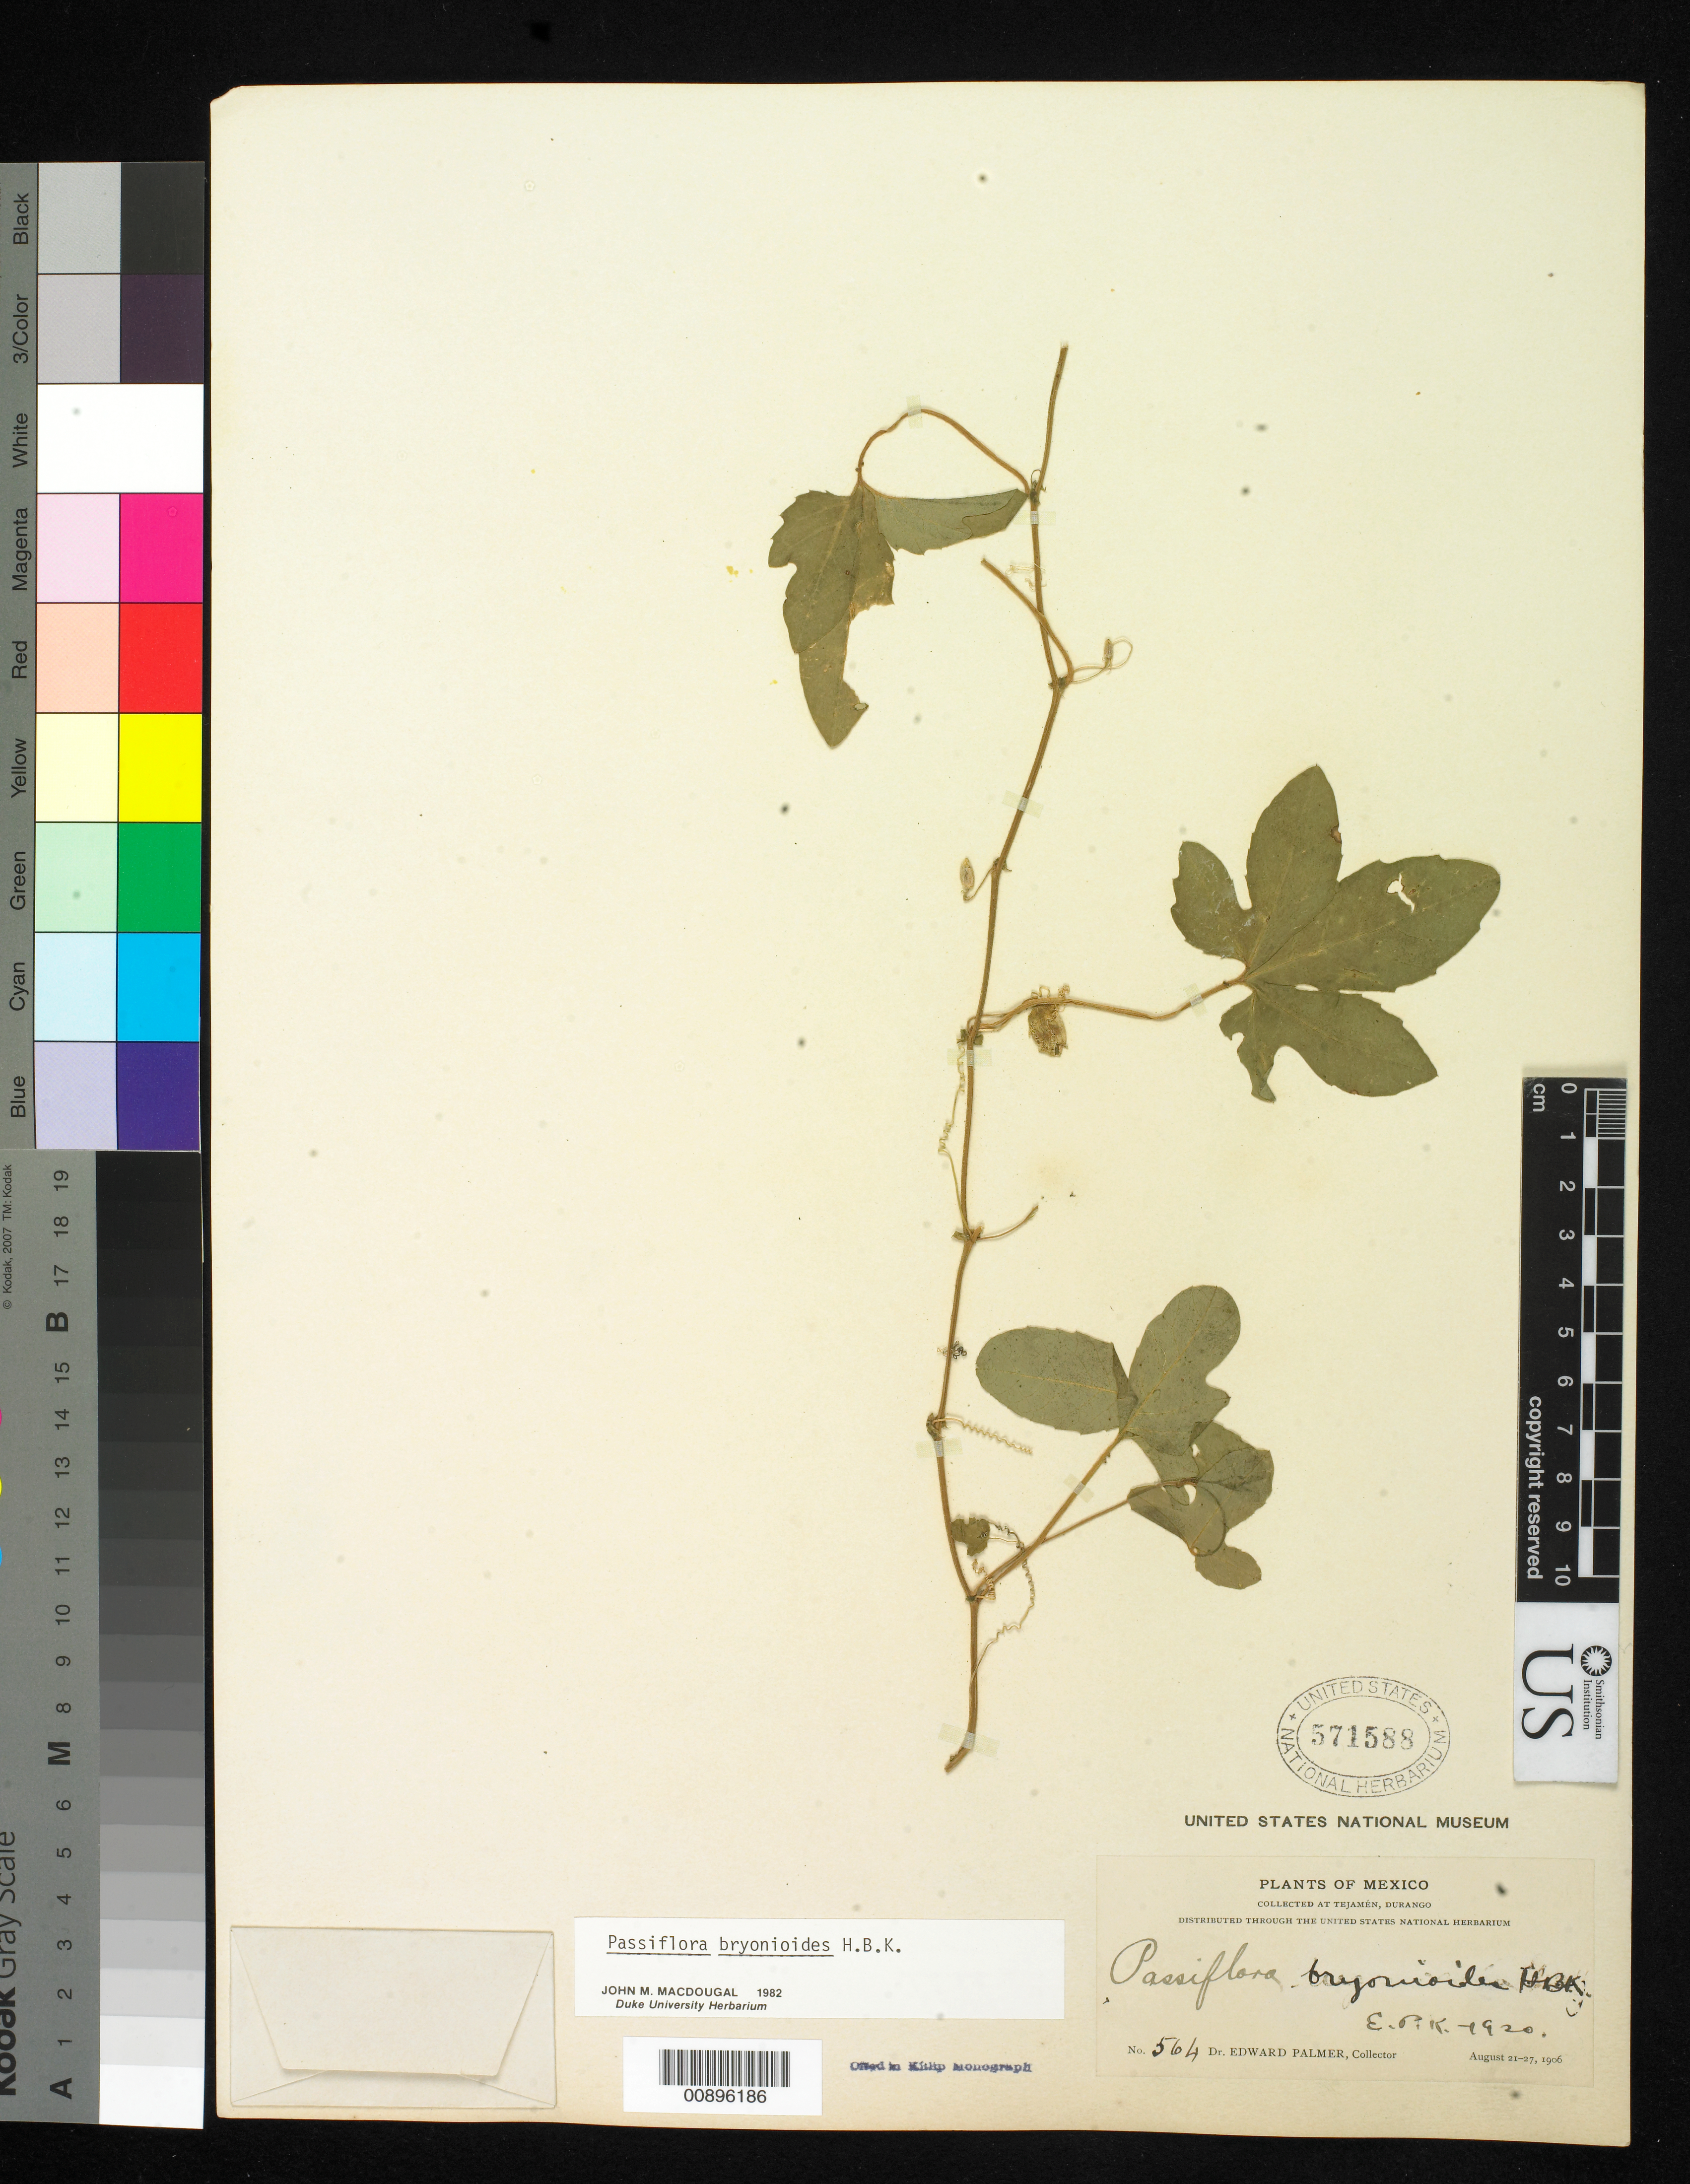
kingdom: Plantae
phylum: Tracheophyta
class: Magnoliopsida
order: Malpighiales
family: Passifloraceae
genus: Passiflora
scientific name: Passiflora bryonioides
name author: Kunth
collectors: E. Palmer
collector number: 564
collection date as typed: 21 Aug 1906 to 27 Aug 1906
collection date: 1906-08-21/1906-08-27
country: Mexico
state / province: Durango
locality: Tejamén, Durango.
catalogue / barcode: US 571588